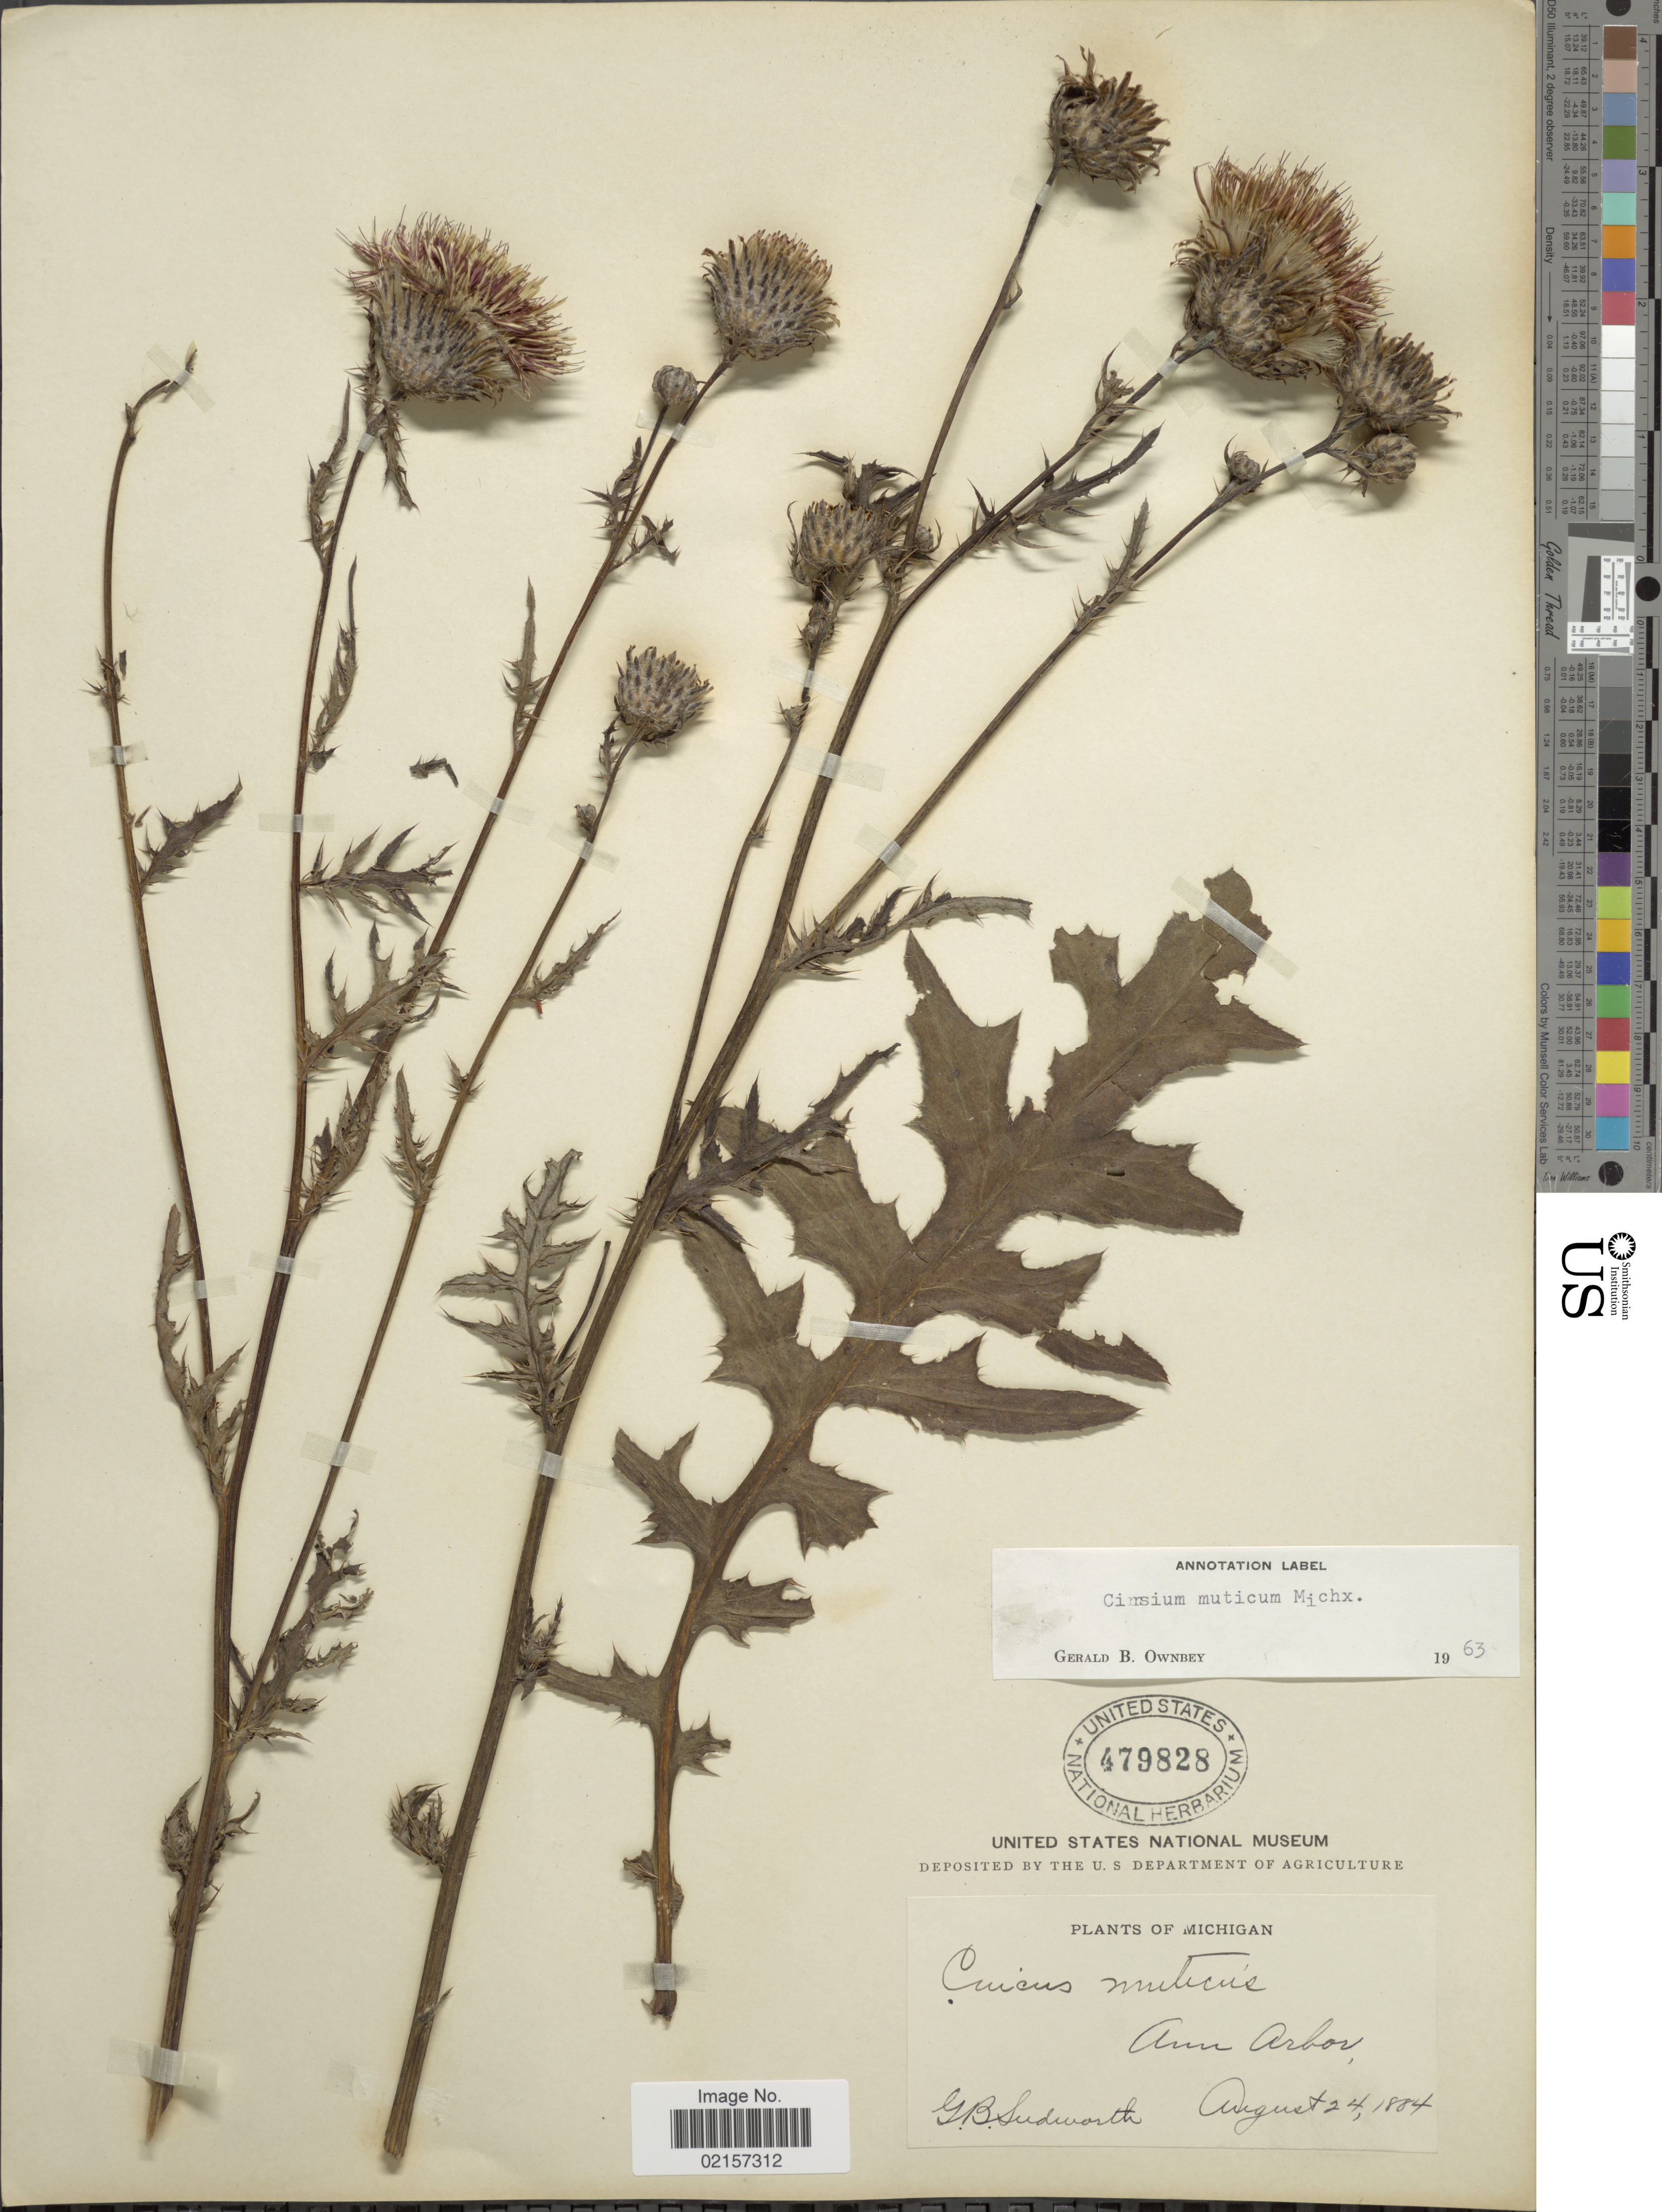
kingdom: Plantae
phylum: Tracheophyta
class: Magnoliopsida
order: Asterales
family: Asteraceae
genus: Cirsium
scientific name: Cirsium muticum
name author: Michx.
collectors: G. B. Sudworth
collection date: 1884-08-24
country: United States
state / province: Michigan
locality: Ann Arbor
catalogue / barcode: US 479828